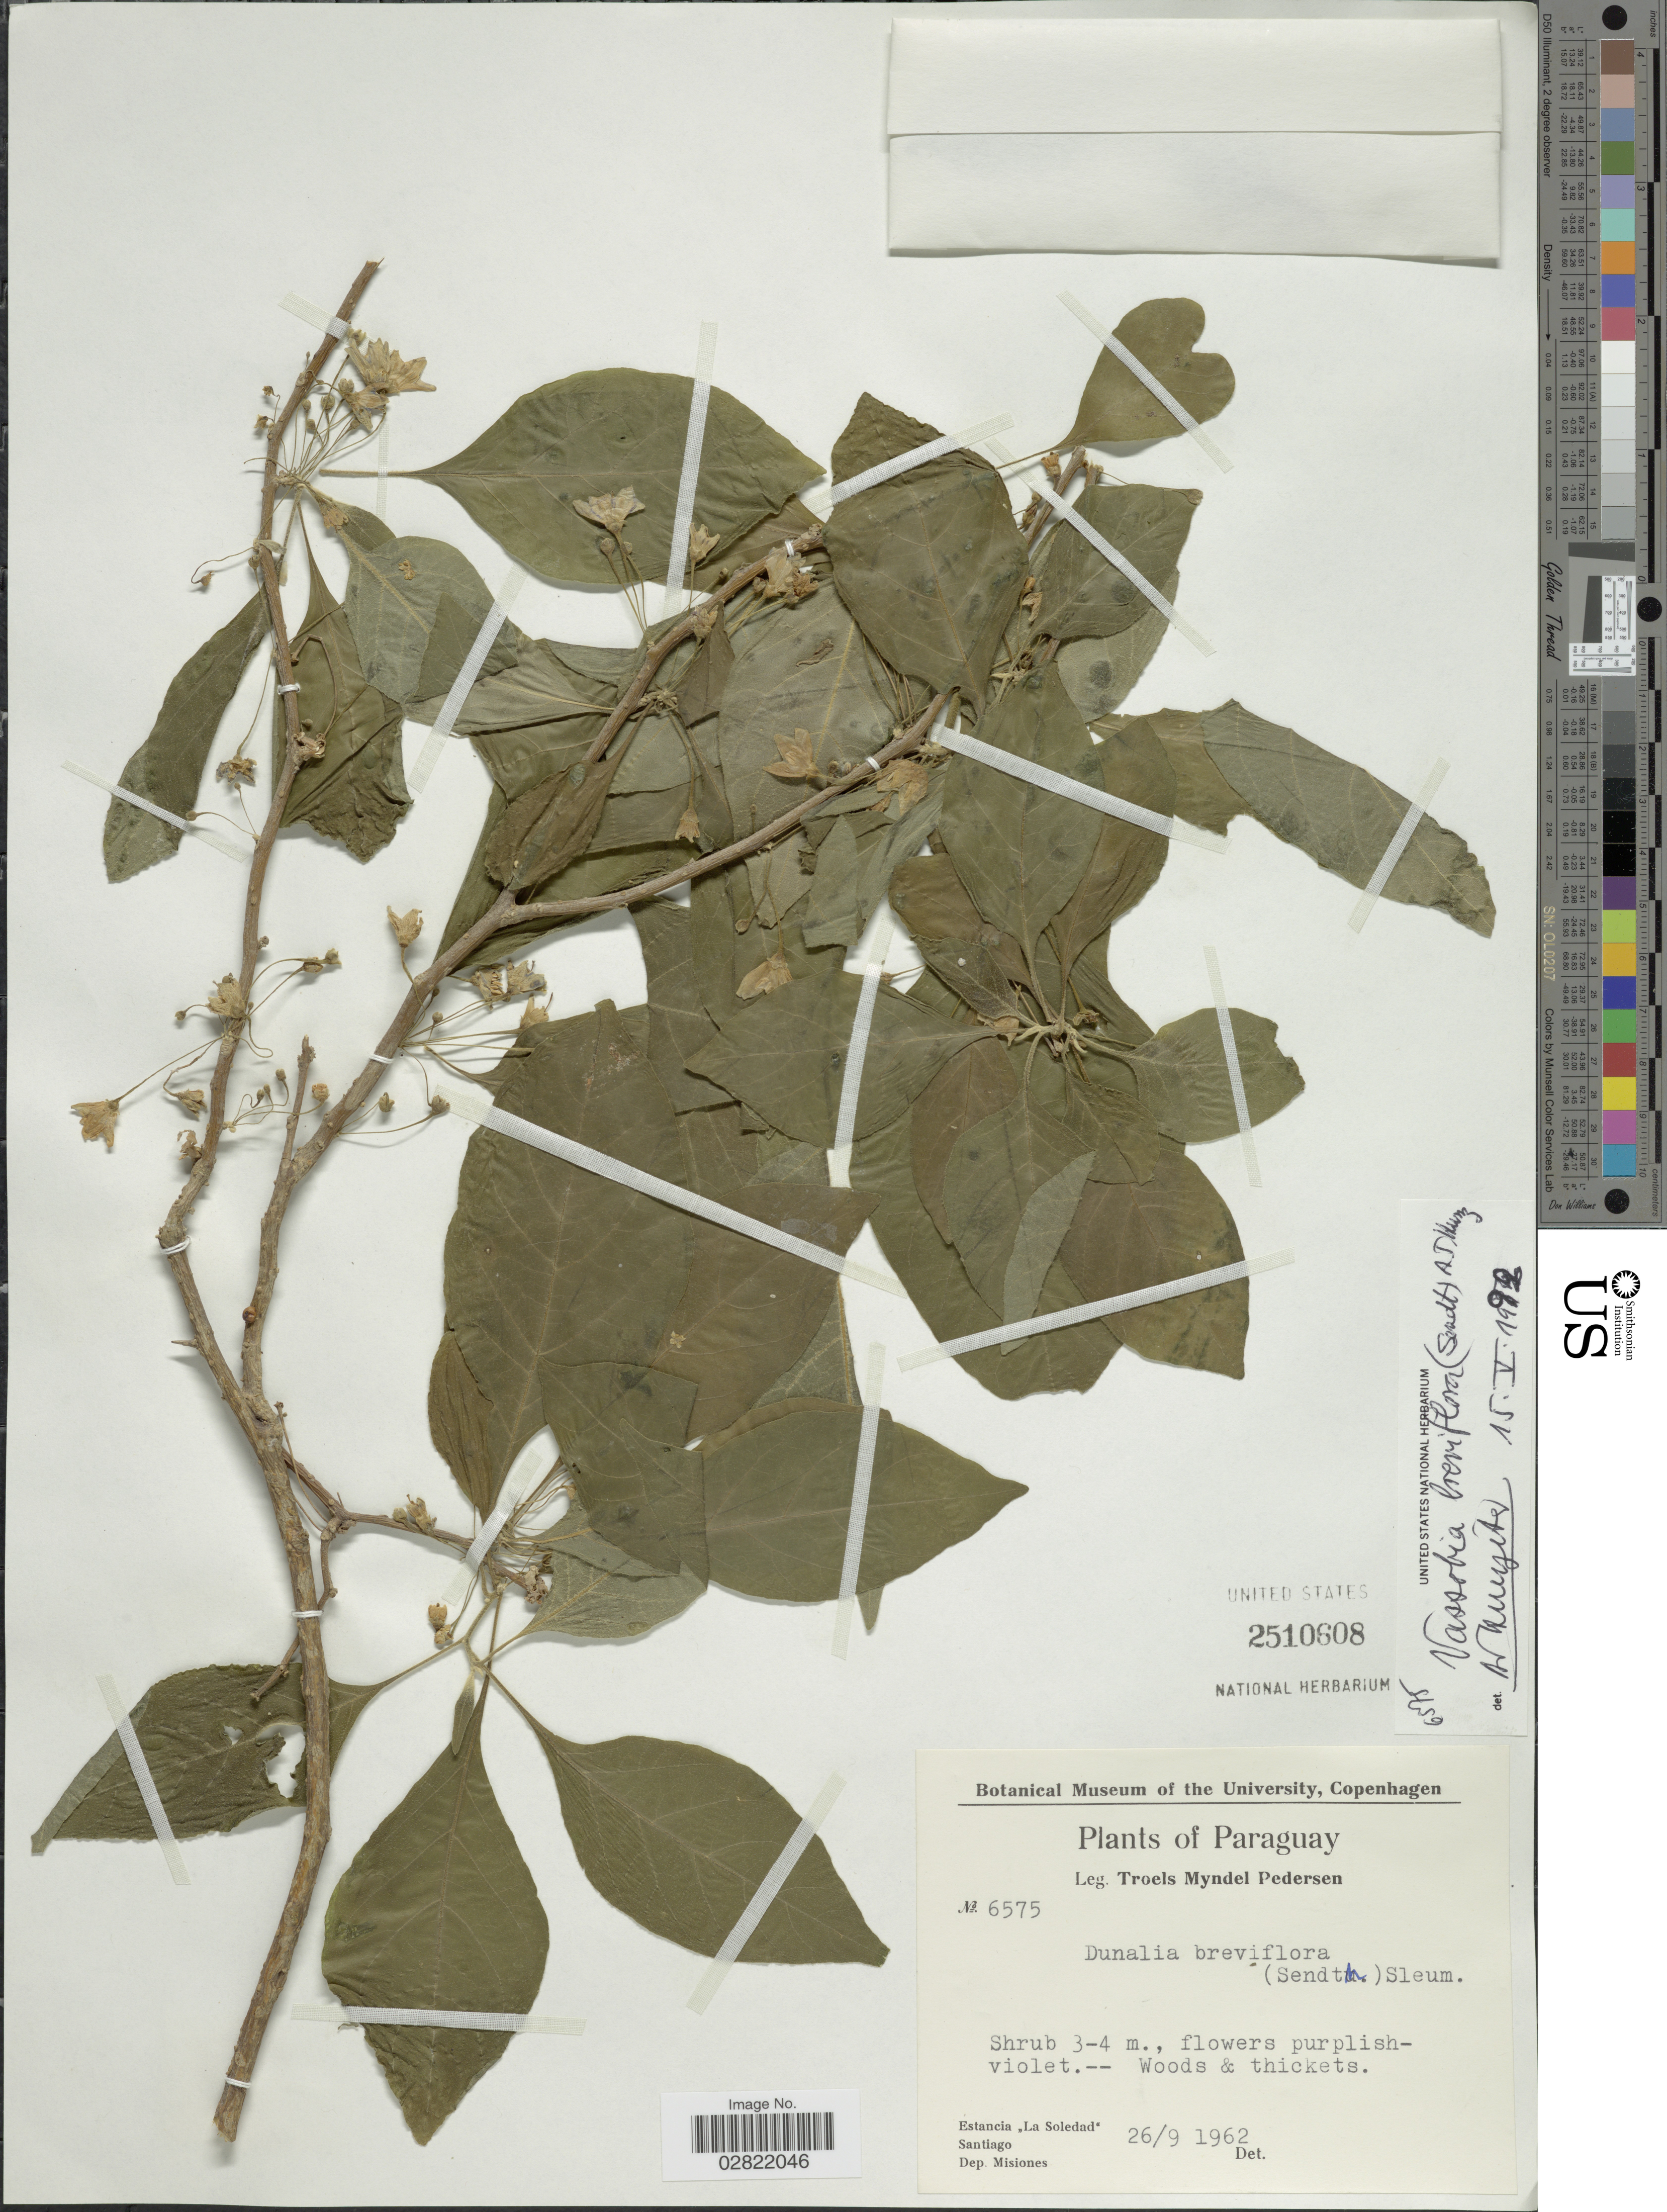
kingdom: Plantae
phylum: Tracheophyta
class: Magnoliopsida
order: Solanales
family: Solanaceae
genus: Vassobia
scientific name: Vassobia breviflora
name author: (Sendt.) Hunz.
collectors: T. Pederson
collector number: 6575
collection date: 1962-09-26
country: Paraguay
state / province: Misiones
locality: Estancia "La Soledad", Santiago, Dep. Misiones.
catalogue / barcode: US 2510608